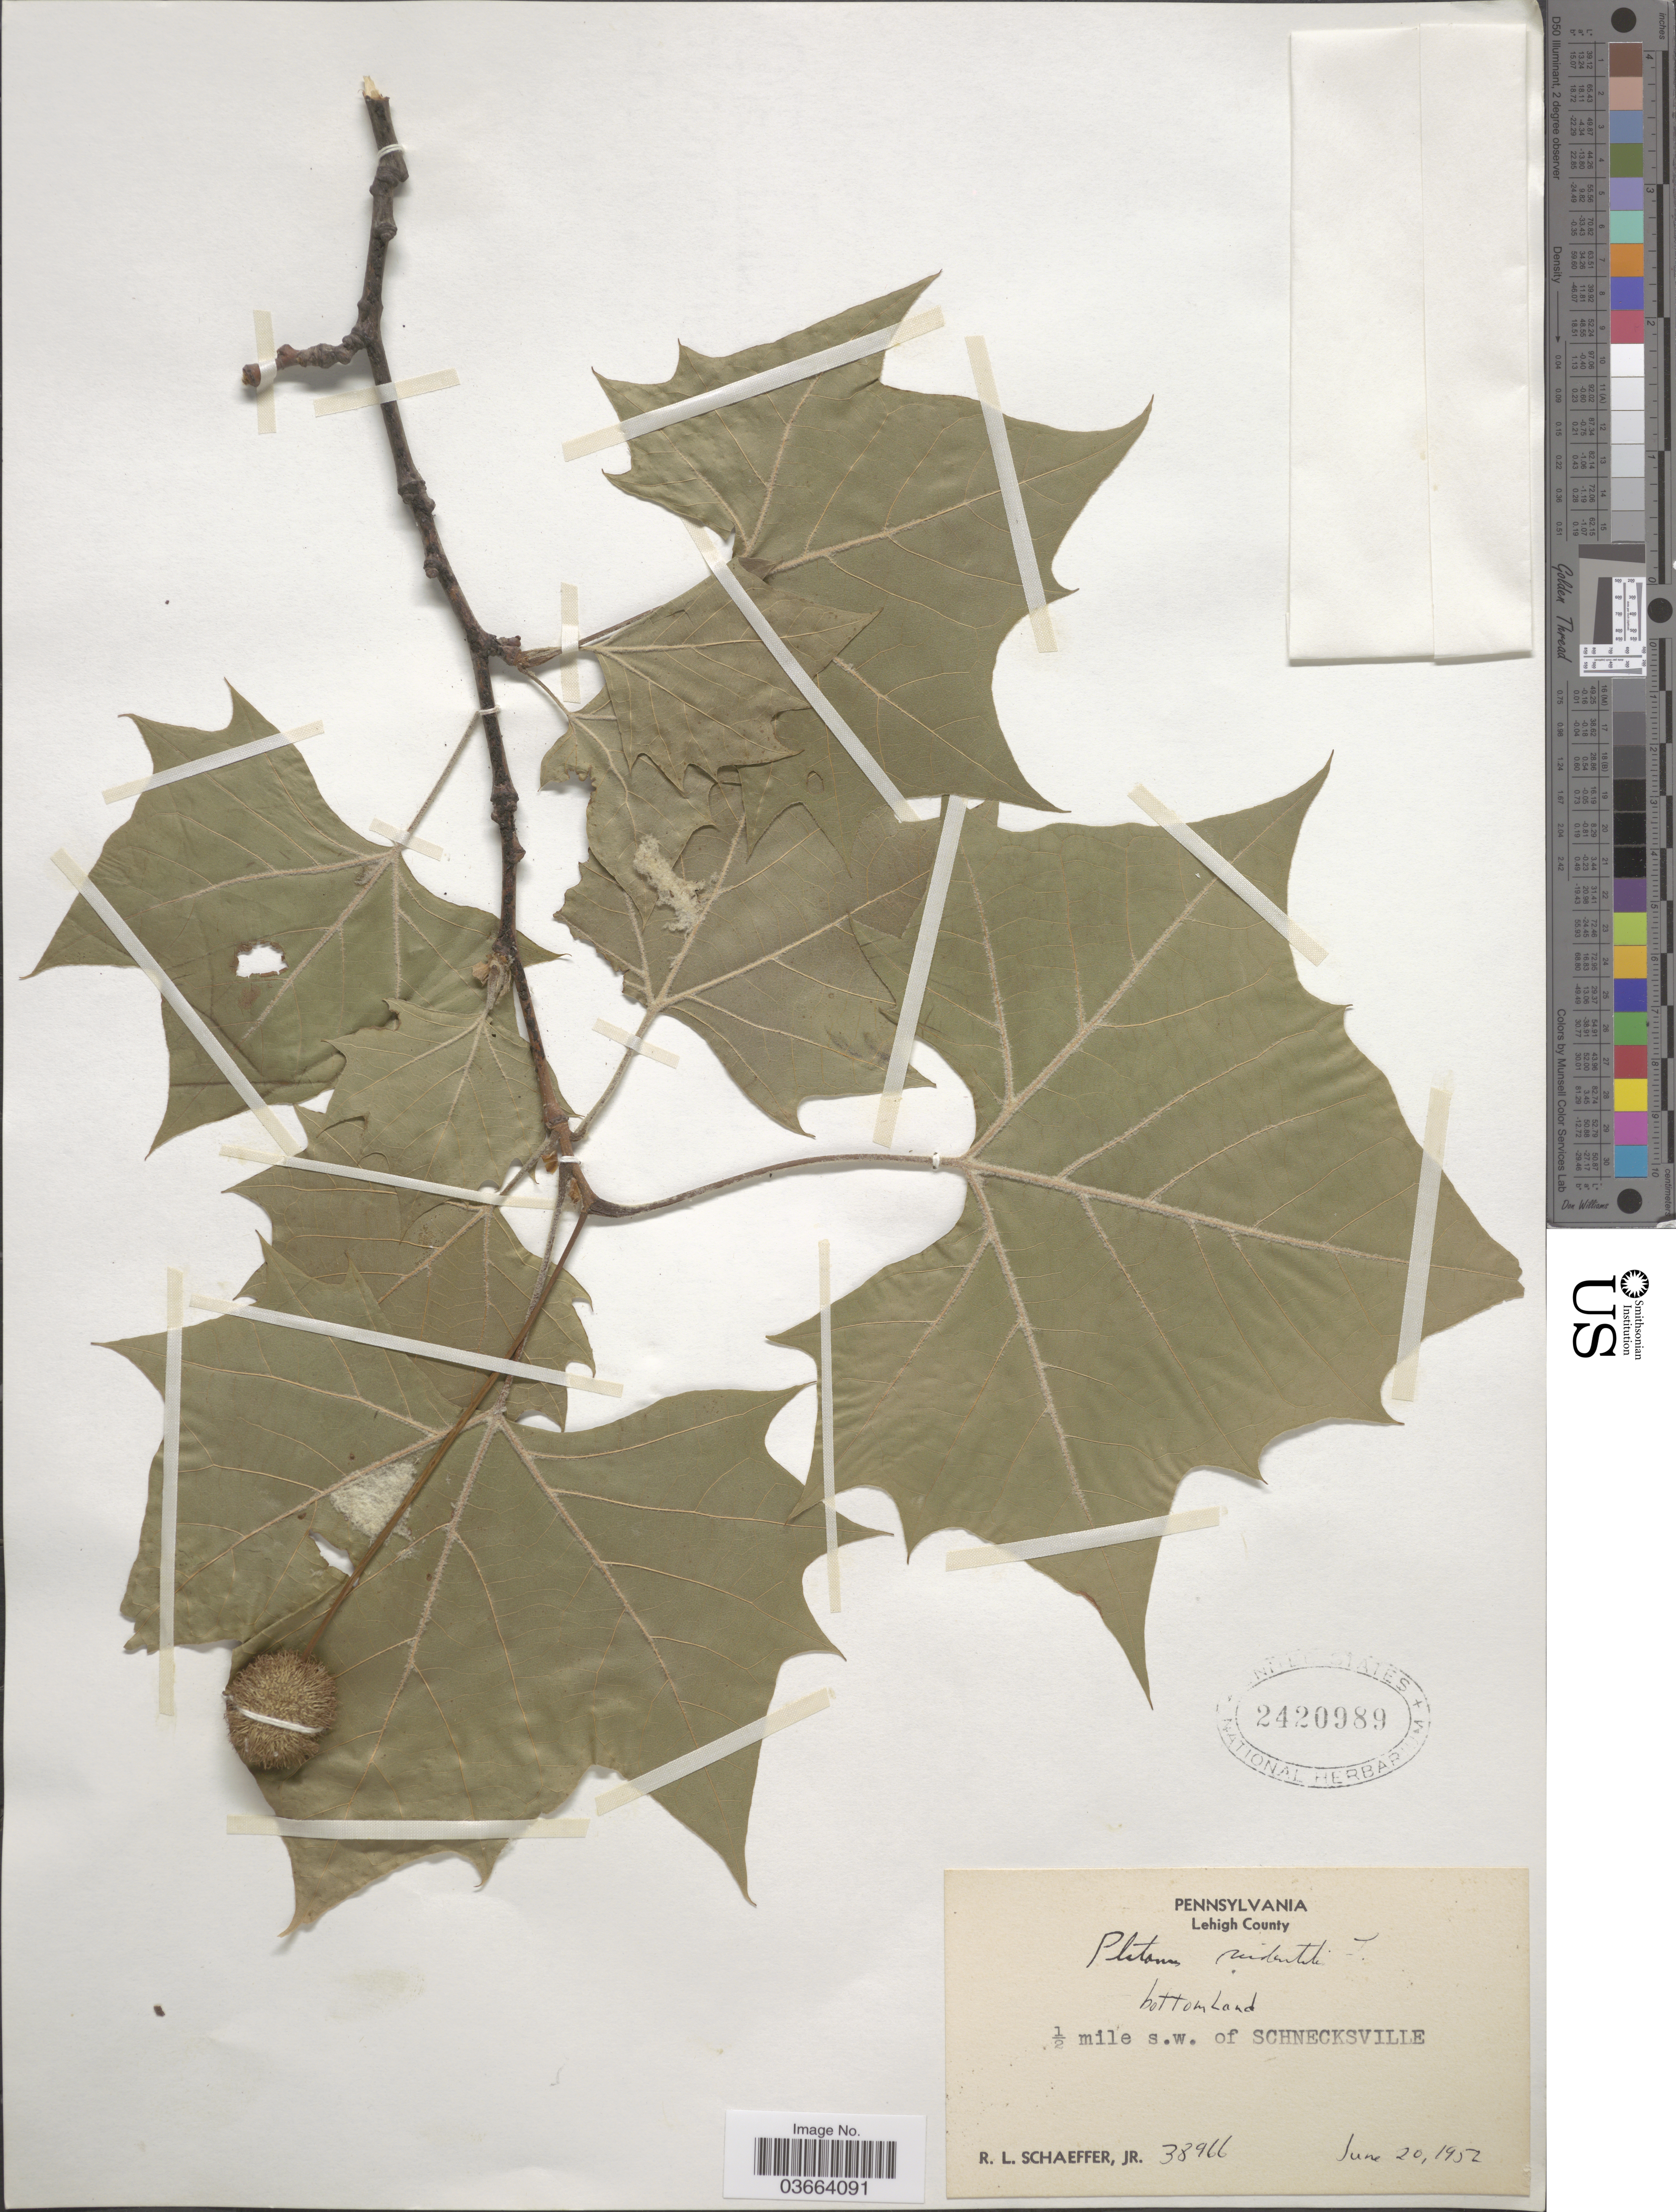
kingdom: Plantae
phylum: Tracheophyta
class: Magnoliopsida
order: Proteales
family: Platanaceae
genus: Platanus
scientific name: Platanus occidentalis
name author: L.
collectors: R. L. Schaeffer Jr.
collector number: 38966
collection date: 1952-06-20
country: United States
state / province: Pennsylvania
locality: Lehigh County. ½ mile s.w. of Schnecksville.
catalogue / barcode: US 2420989